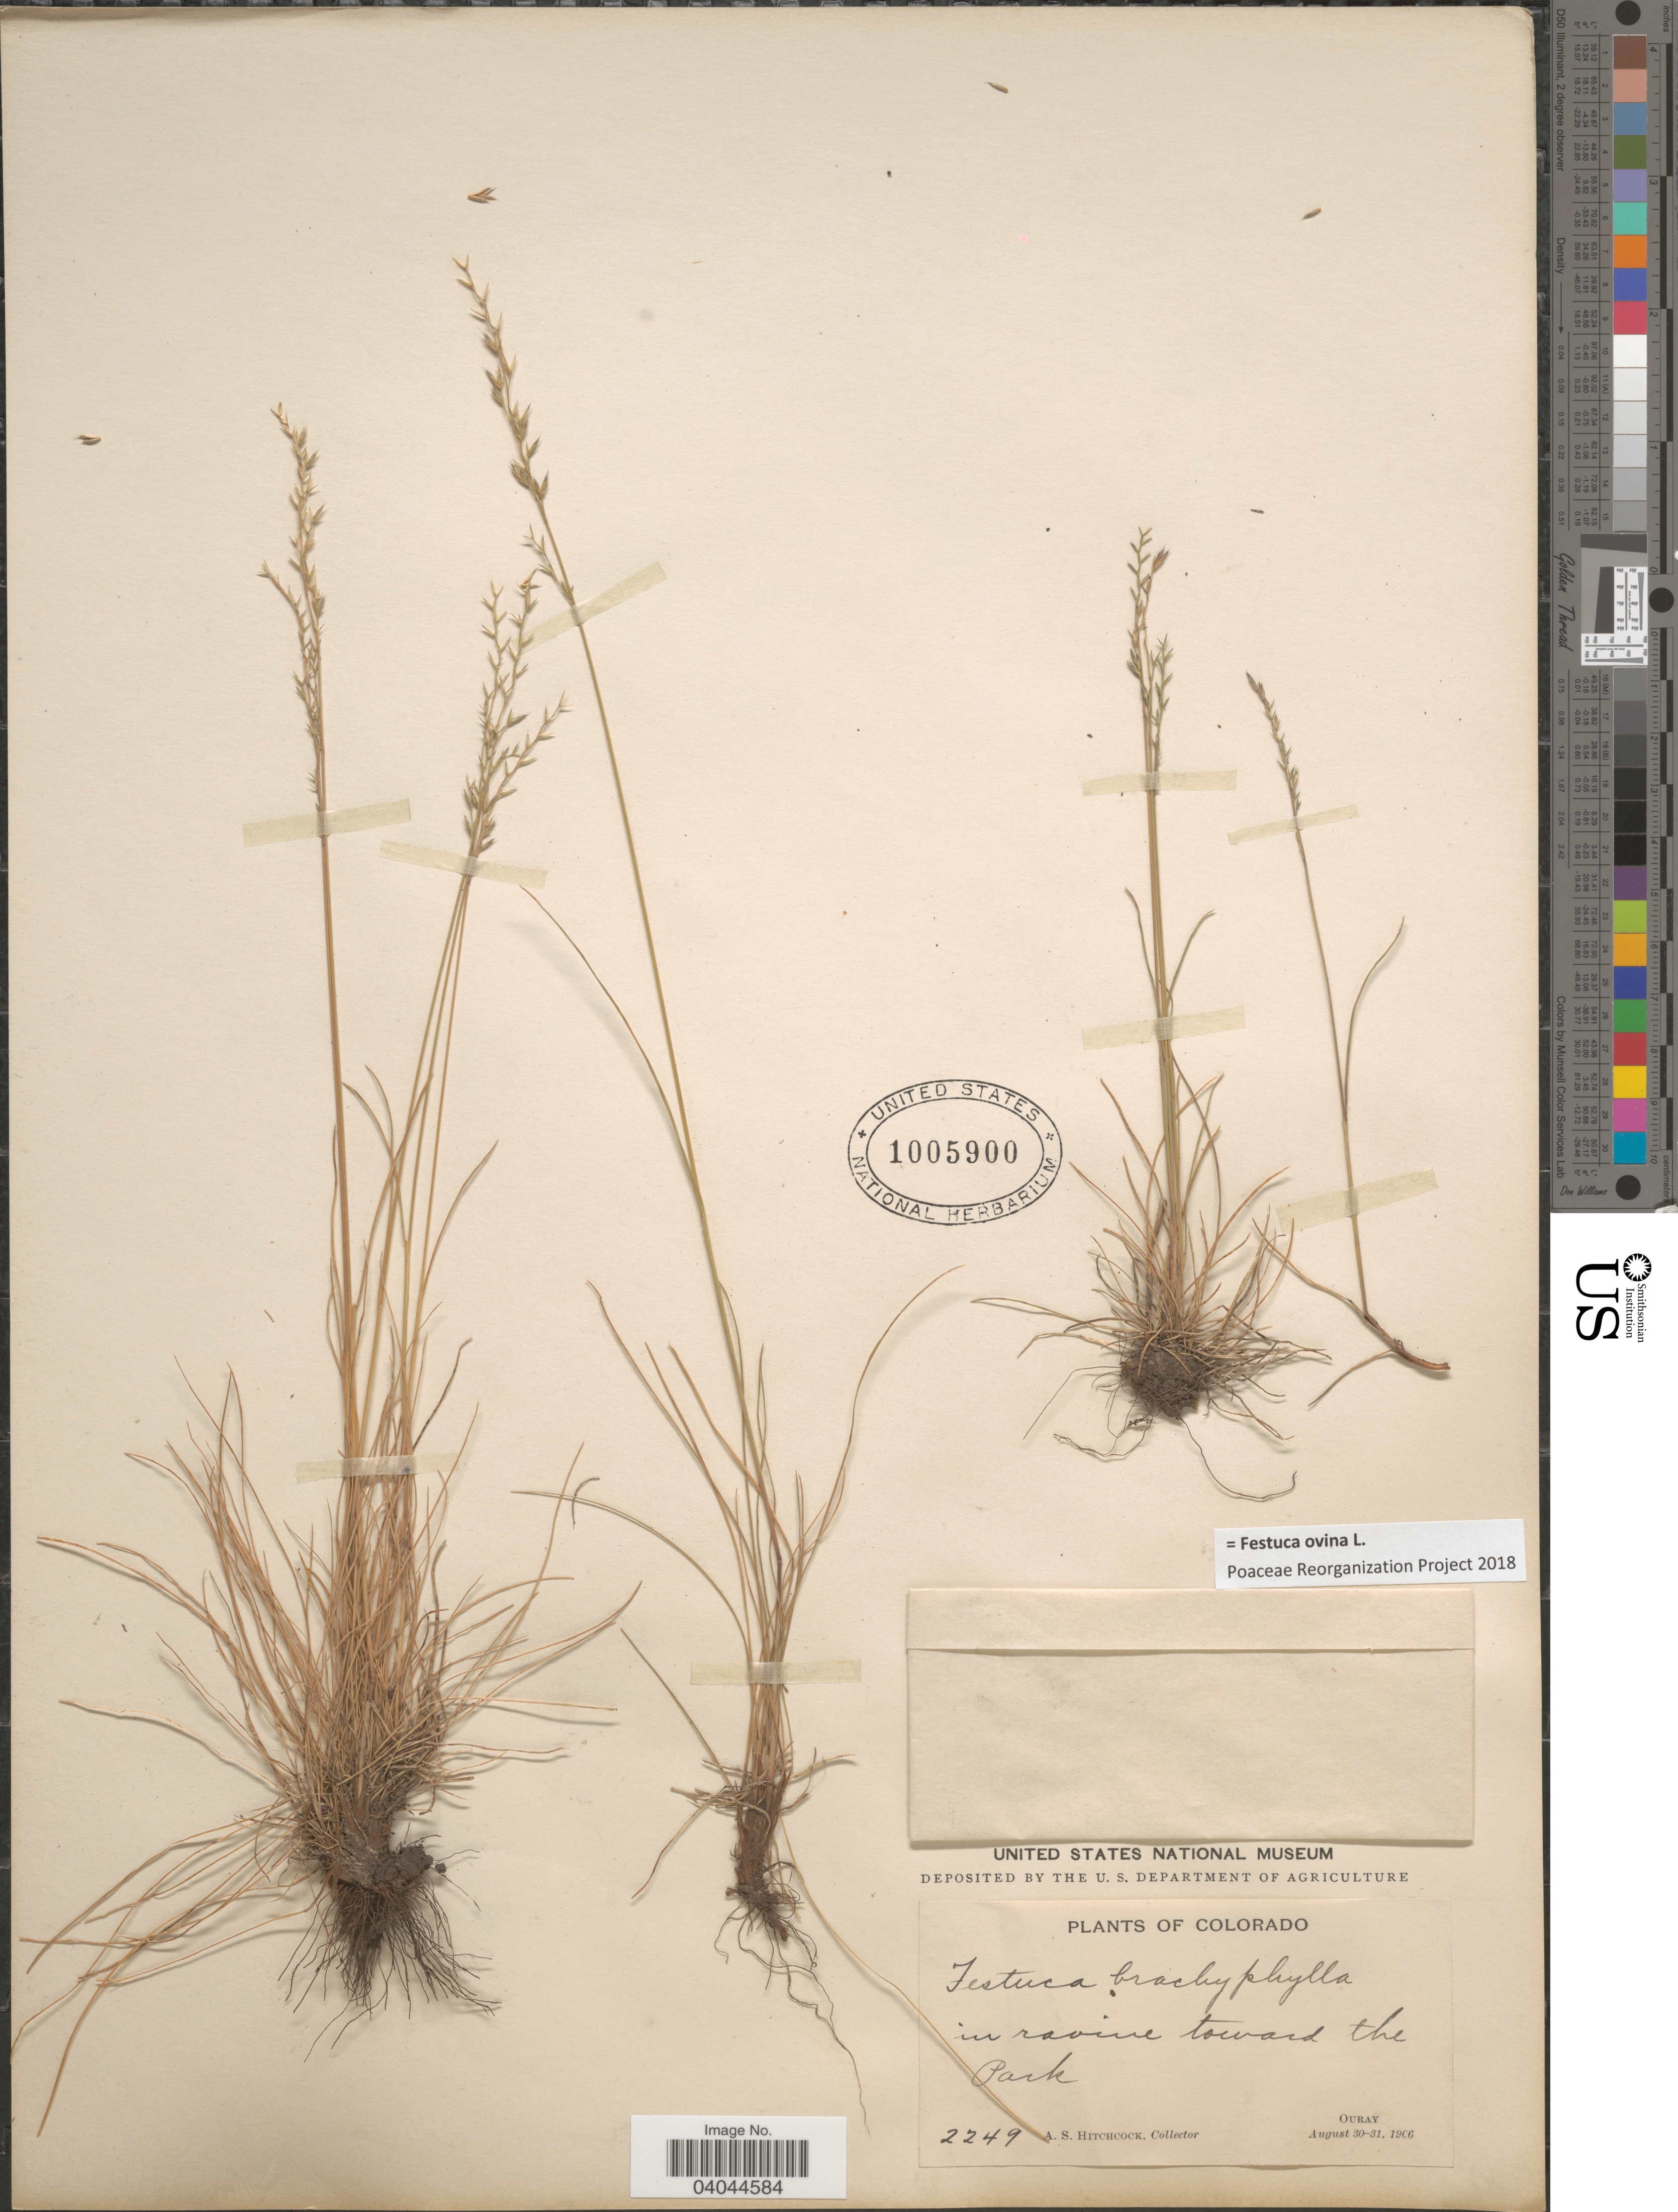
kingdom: Plantae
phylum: Tracheophyta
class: Liliopsida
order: Poales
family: Poaceae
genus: Festuca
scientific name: Festuca ovina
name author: L.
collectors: A. S. Hitchcock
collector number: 2249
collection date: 1906-08-30/1906-08-31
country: United States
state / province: Colorado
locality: In ravine toward the Park. Ouray.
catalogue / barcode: US 1005900